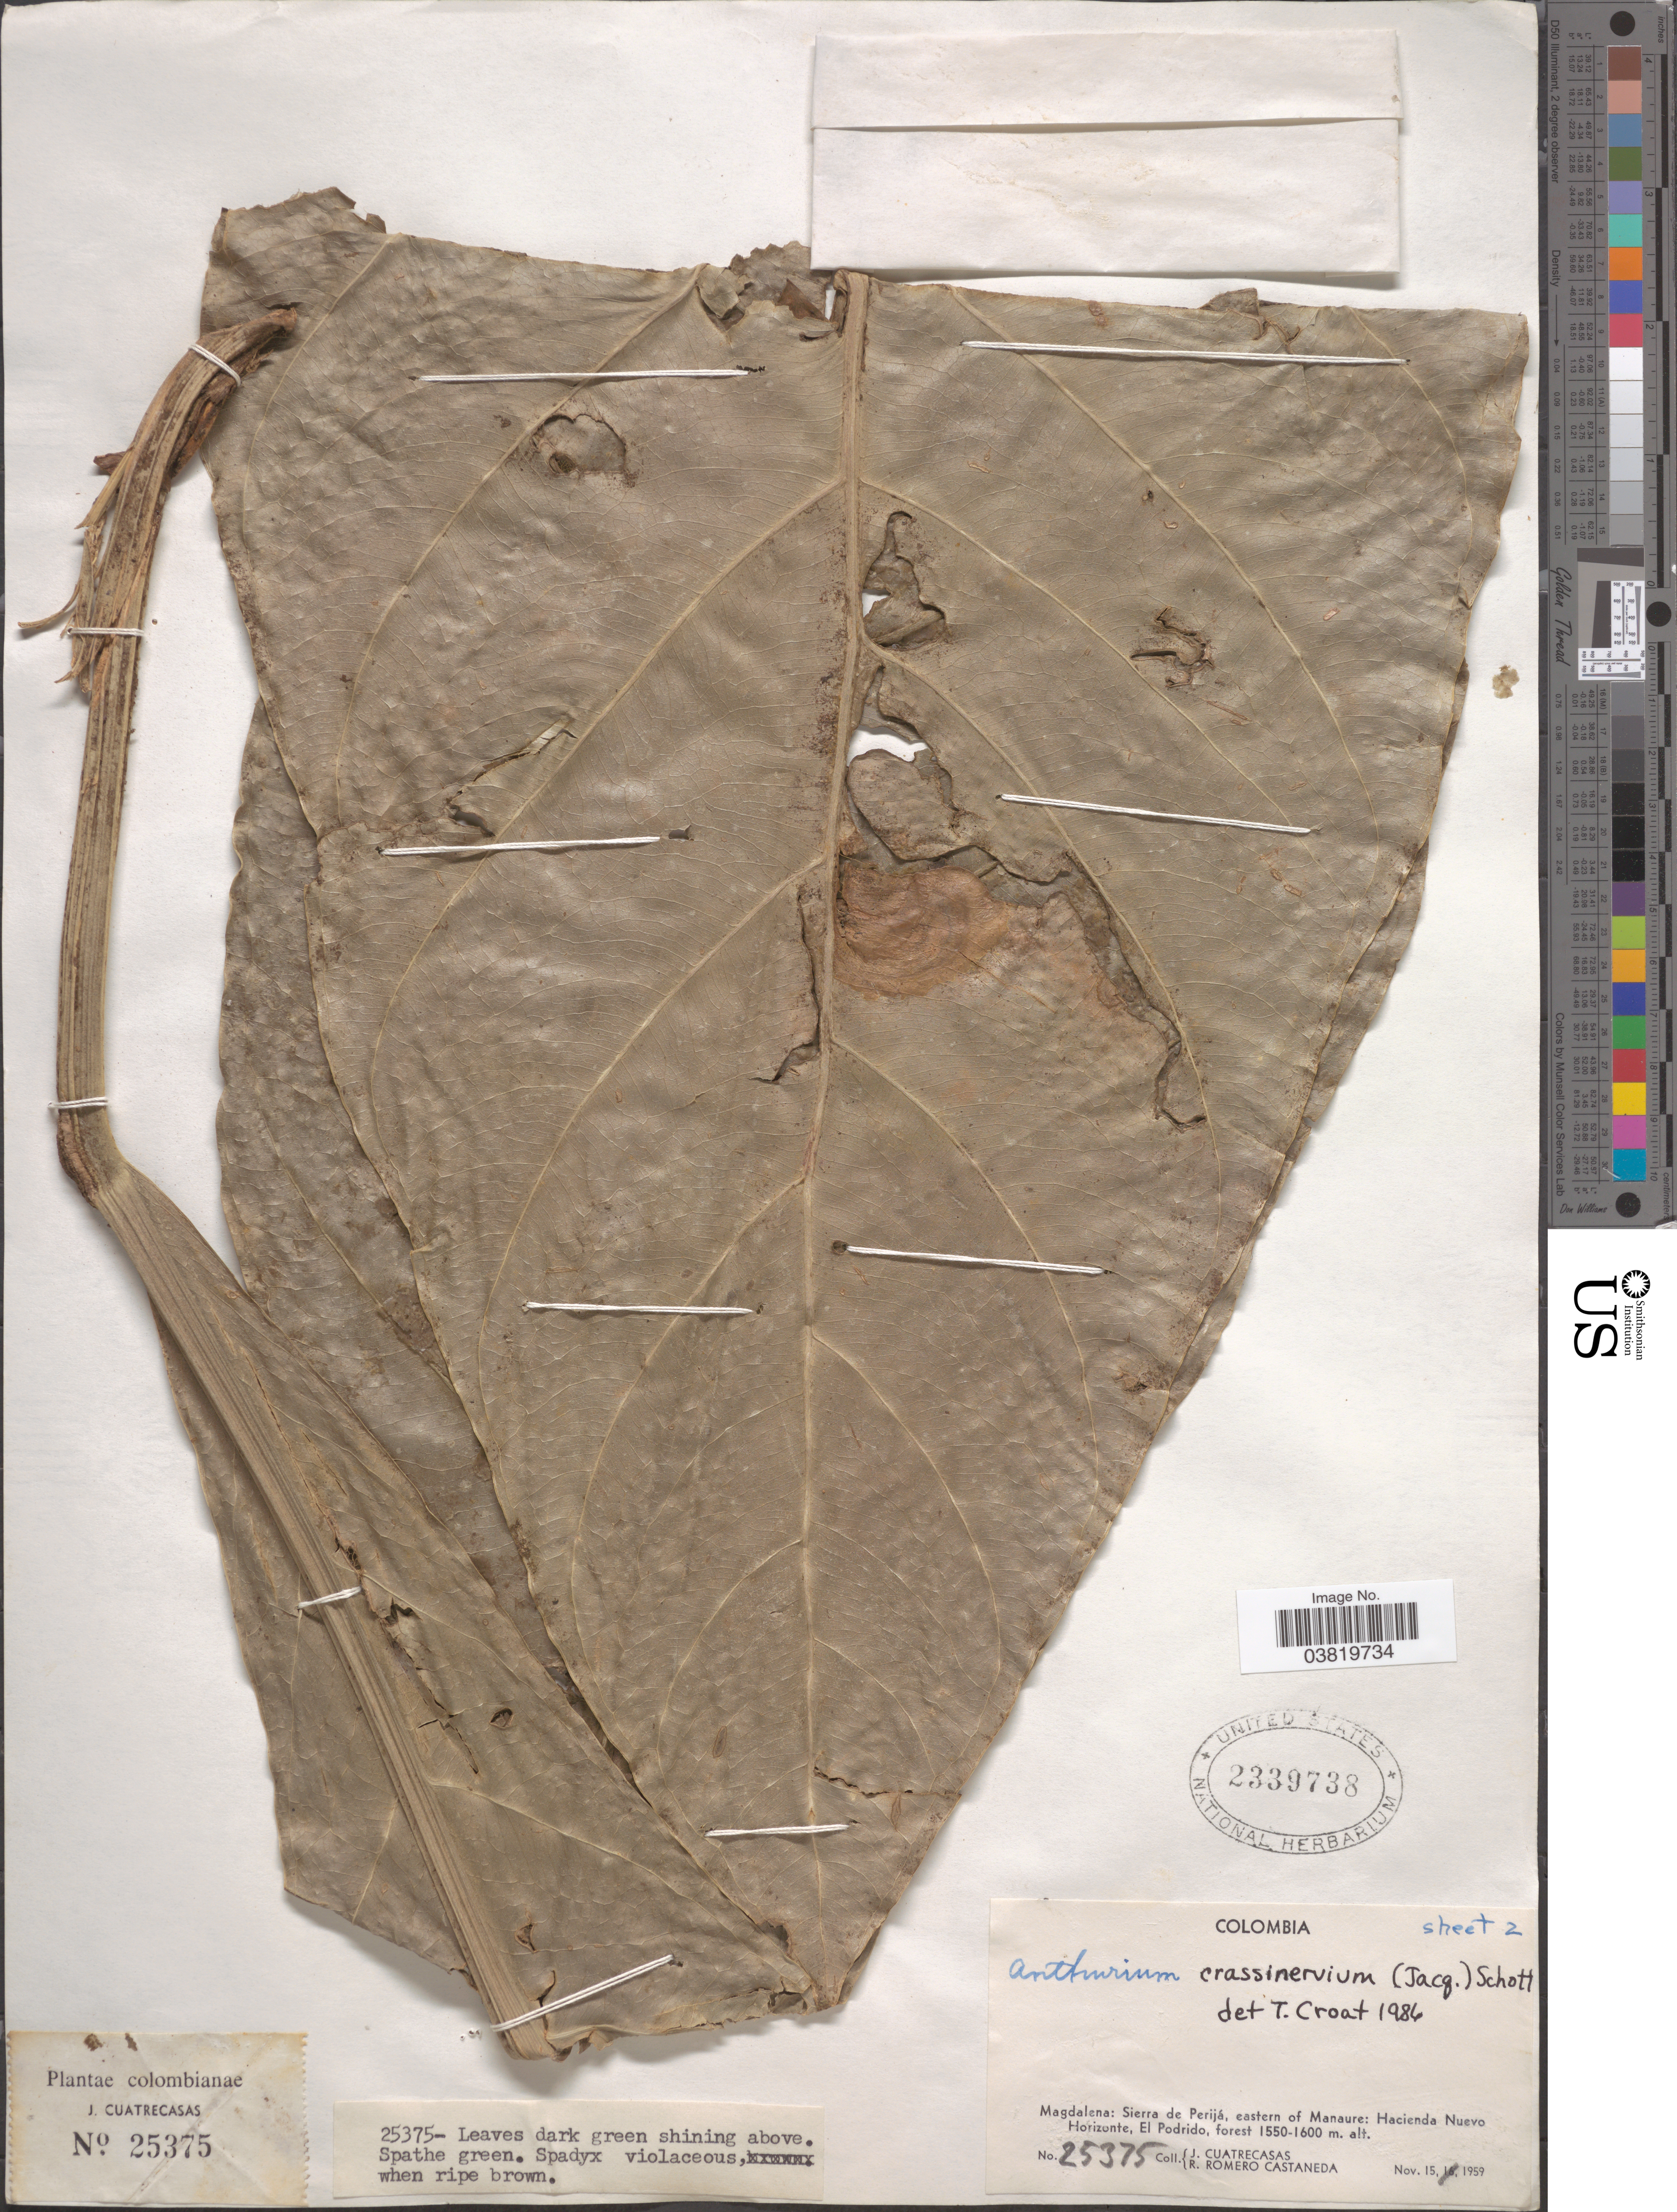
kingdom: Plantae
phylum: Tracheophyta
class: Liliopsida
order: Alismatales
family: Araceae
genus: Anthurium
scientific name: Anthurium crassinervium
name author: (Jacq.) Schott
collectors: J. Cuatrecasas & R. Romero Castañeda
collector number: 25375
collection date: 1959-11-15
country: Colombia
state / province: Magdalena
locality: Sierra de Perijá, eastern of Manaure:Hacienda Nuevo Horizonte, el Podrido.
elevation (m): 1550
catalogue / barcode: US 2339738